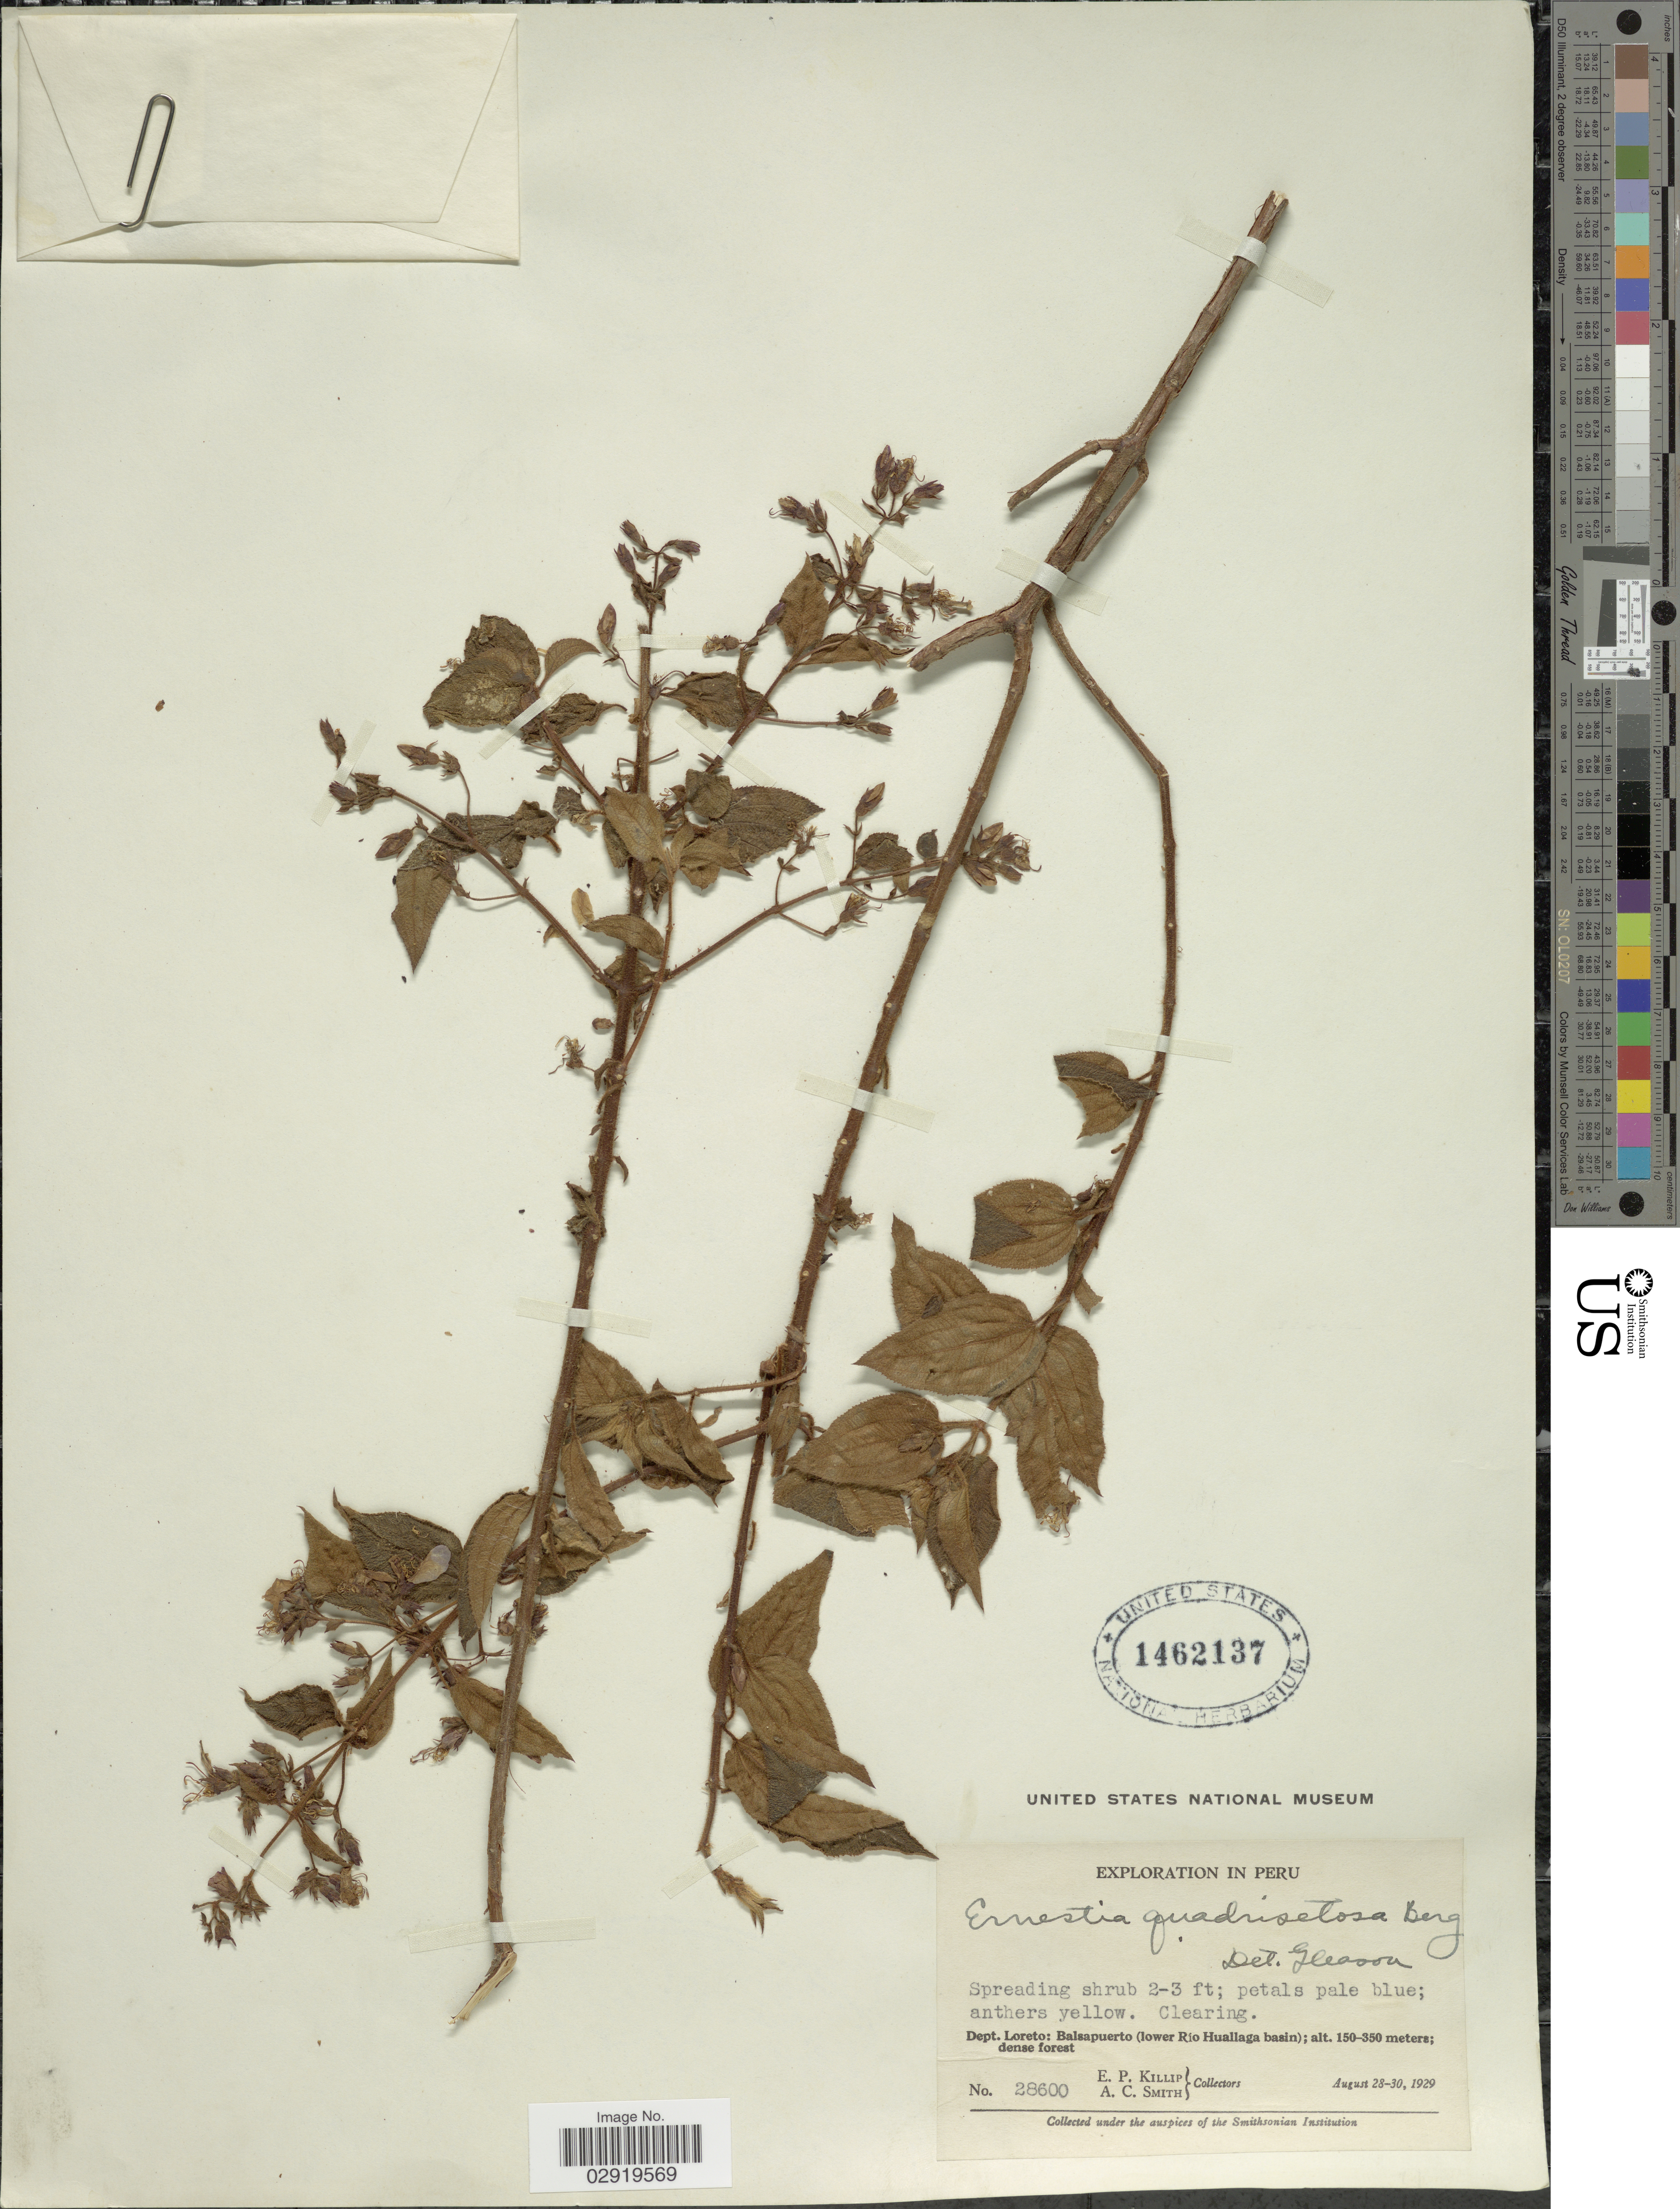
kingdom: Plantae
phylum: Tracheophyta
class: Magnoliopsida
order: Myrtales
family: Melastomataceae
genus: Ernestia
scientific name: Ernestia quadrisetosa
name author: Berg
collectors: E. P. Killip & A. C. Smith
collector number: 28600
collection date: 1929-08-28/1929-08-30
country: Peru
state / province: Loreto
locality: Dept. Loreto: Balsapuerto (lower Río Huallaga basin).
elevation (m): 150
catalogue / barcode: US 1462137